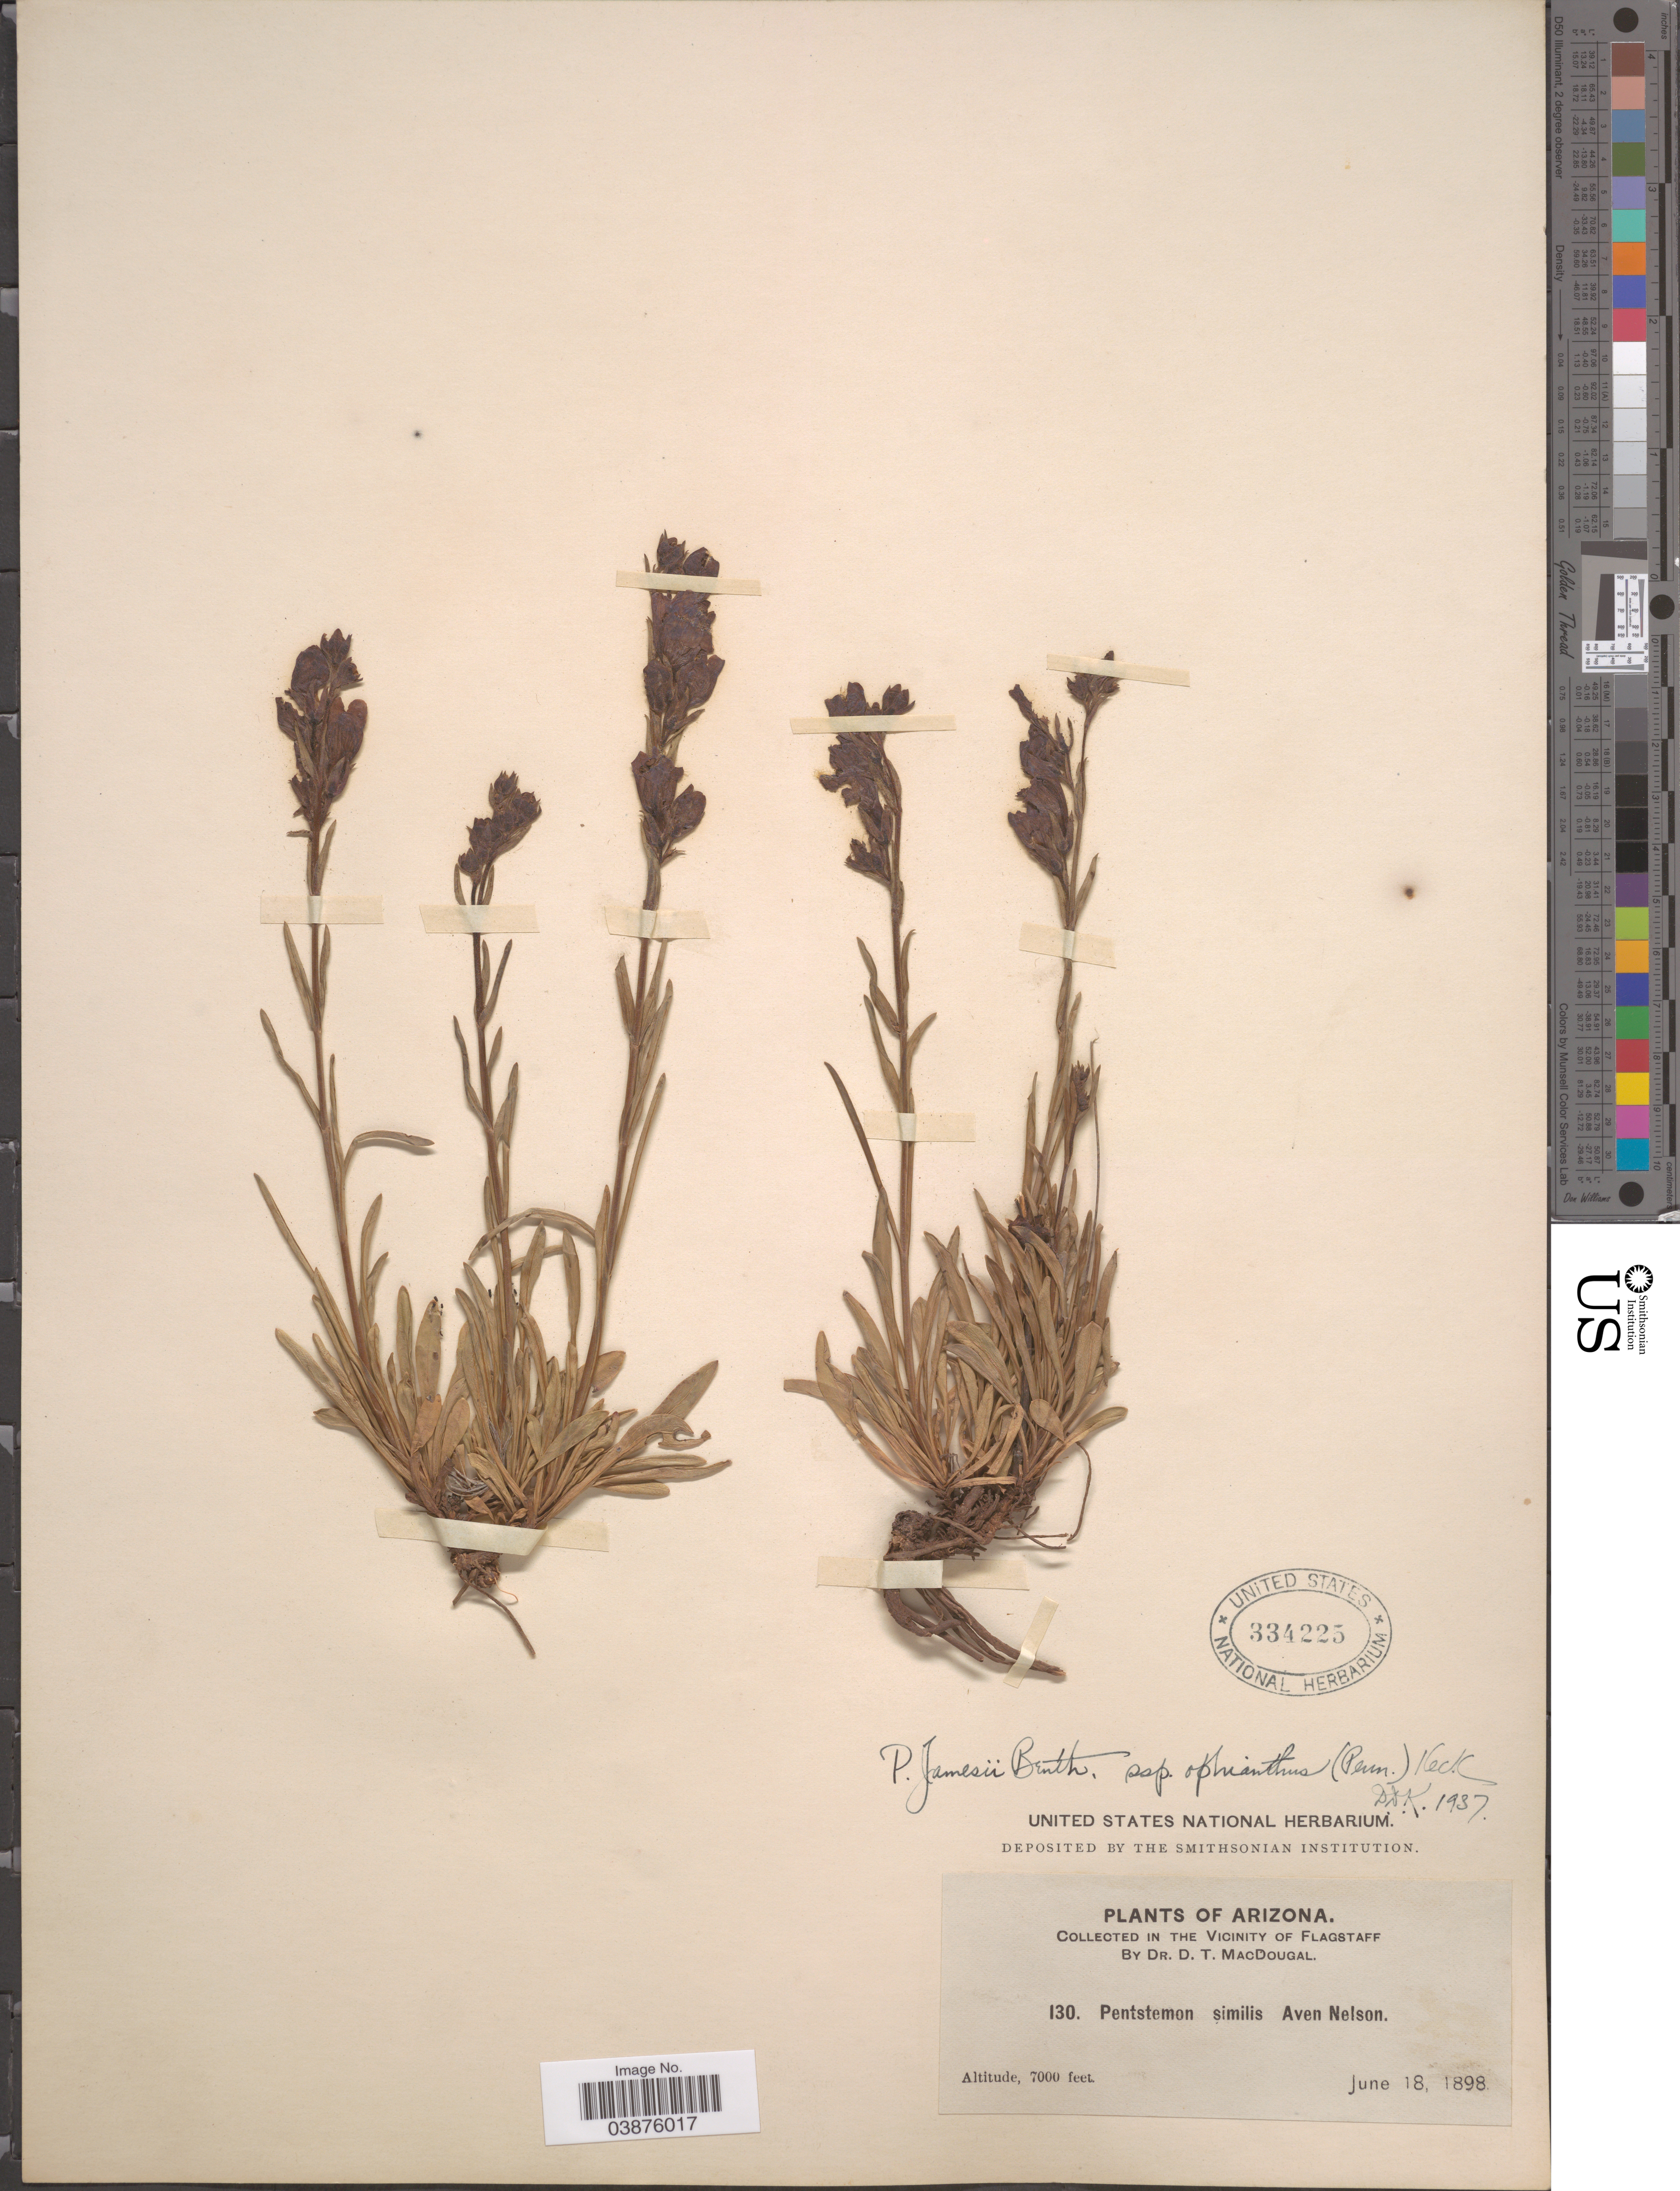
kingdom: Plantae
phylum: Tracheophyta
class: Magnoliopsida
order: Lamiales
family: Plantaginaceae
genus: Penstemon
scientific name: Penstemon jamesii subsp. ophianthus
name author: (Pennell) D.D. Keck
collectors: D. T. MacDougal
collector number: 130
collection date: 1898-06-18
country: United States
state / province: Arizona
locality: In the Vicinity of Flagstaff.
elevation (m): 2134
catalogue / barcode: US 334225